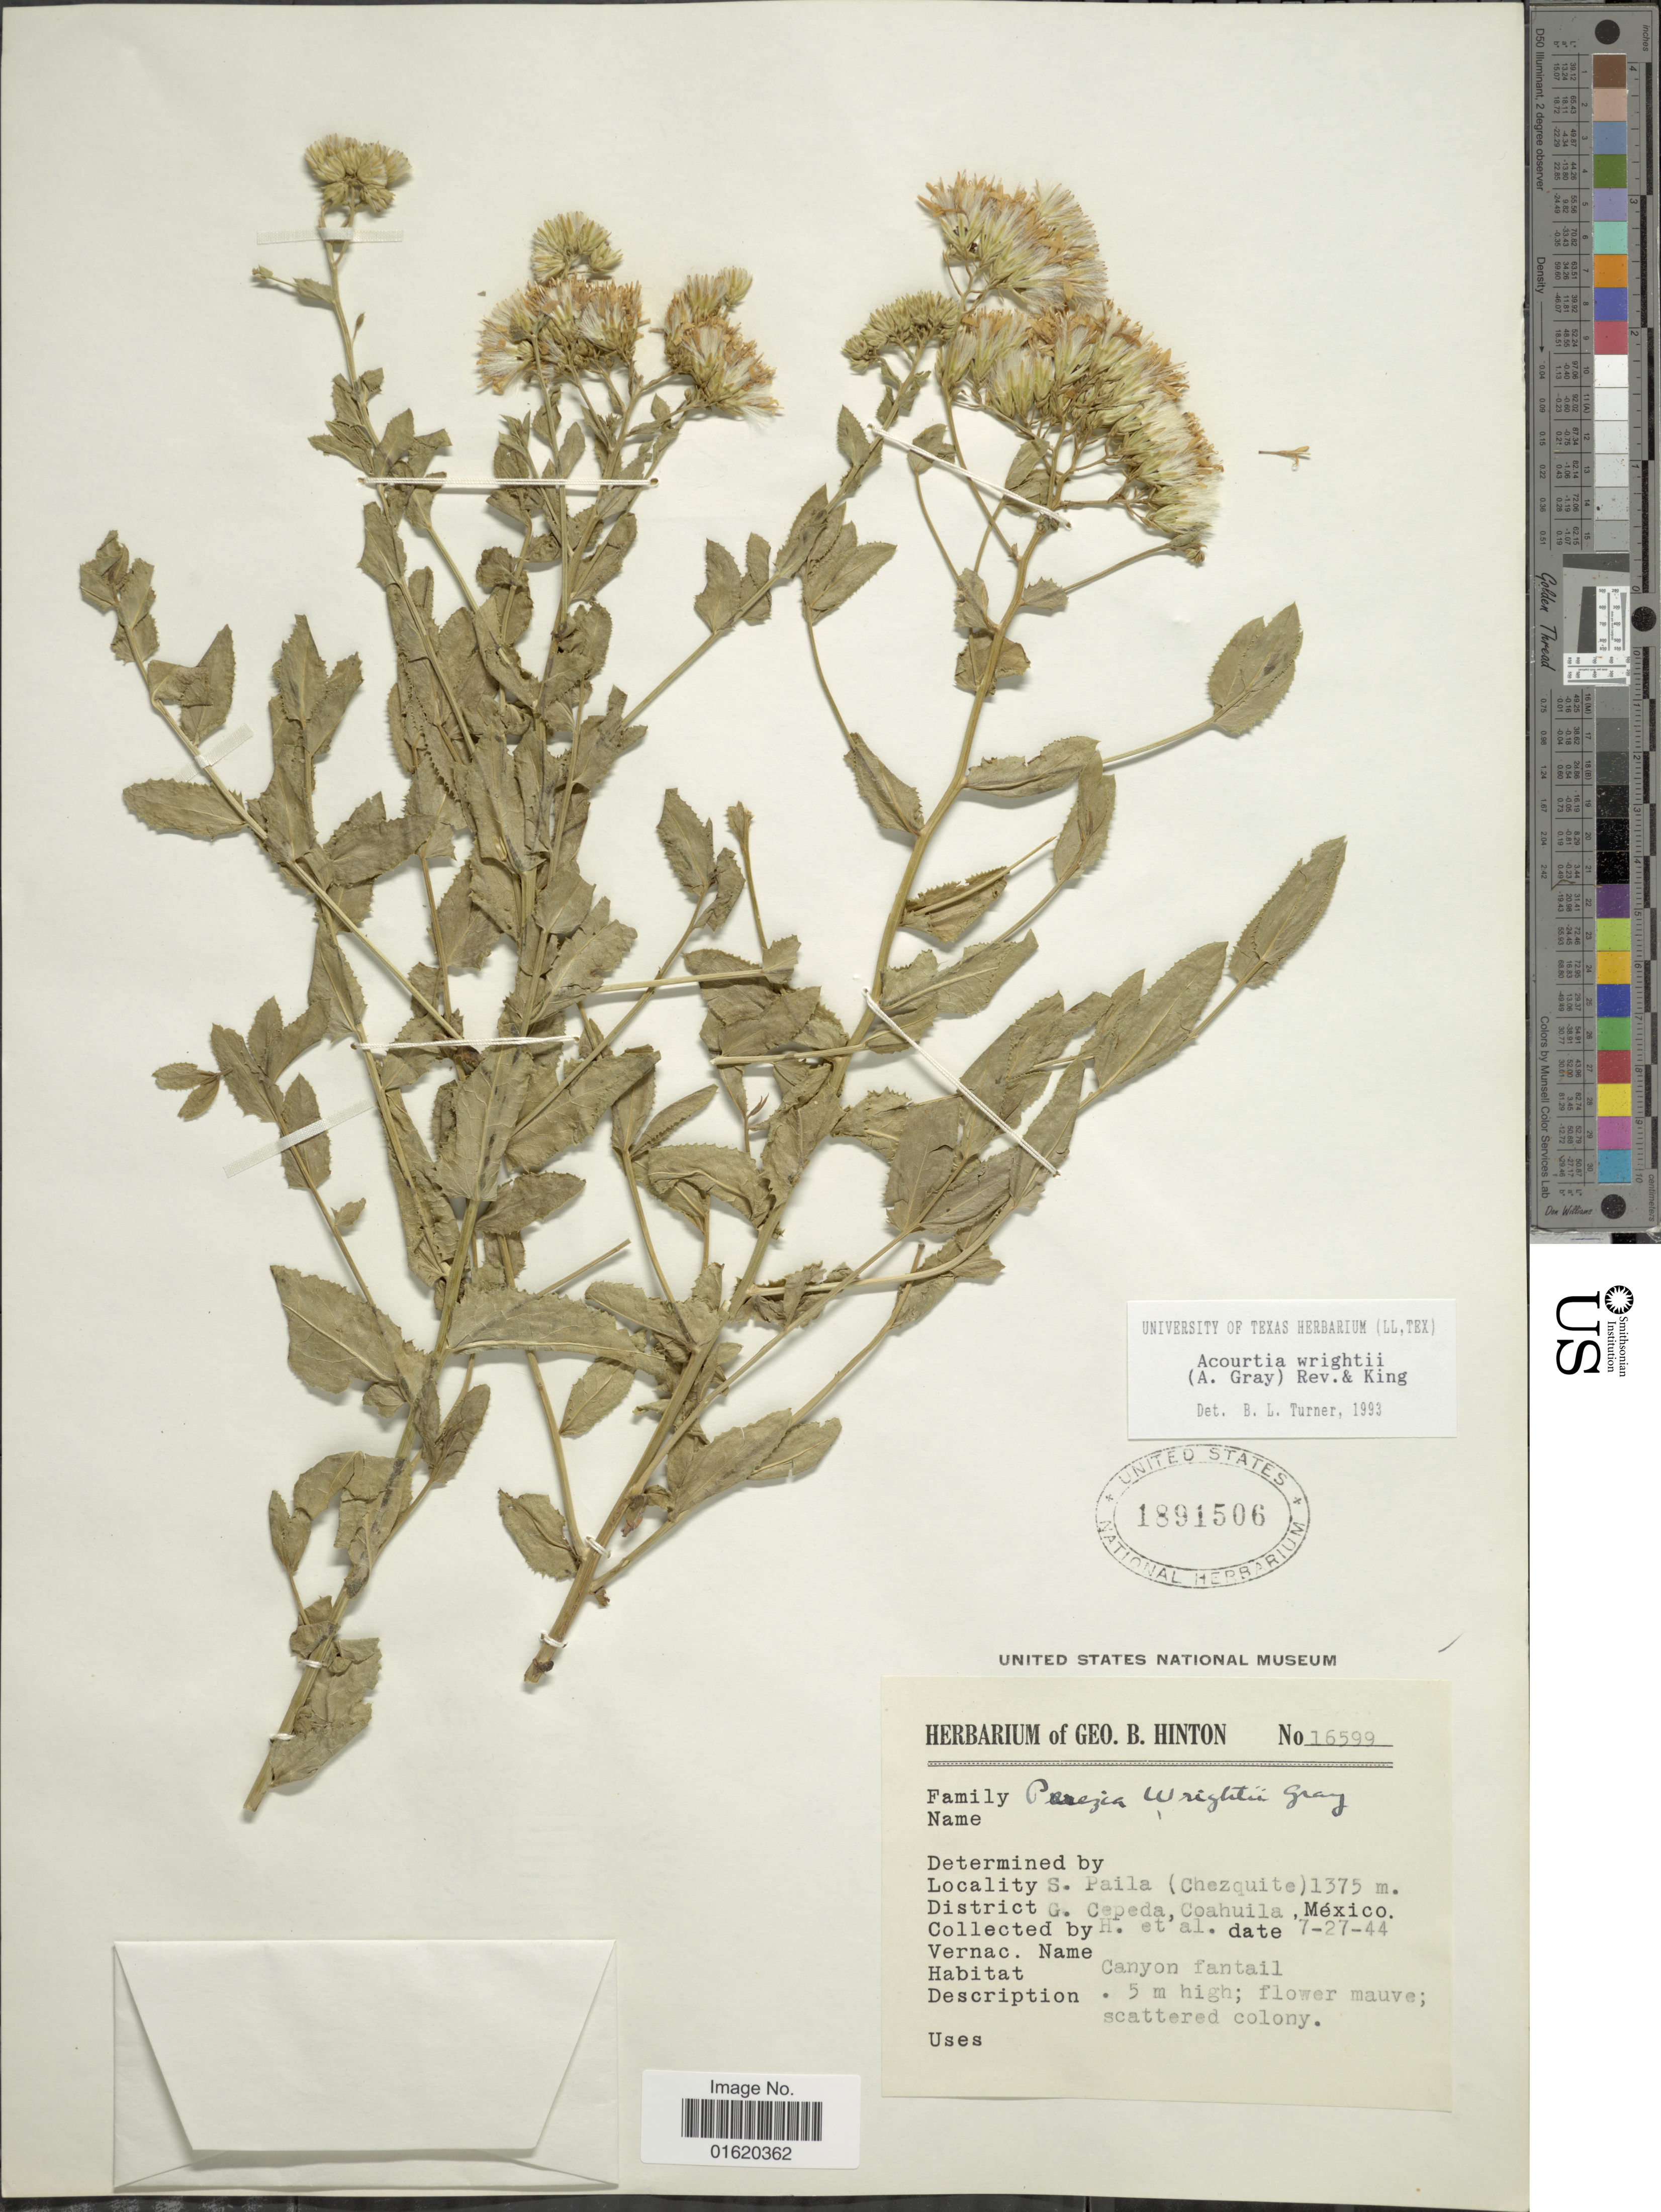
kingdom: Plantae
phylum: Tracheophyta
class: Magnoliopsida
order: Asterales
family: Asteraceae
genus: Acourtia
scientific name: Acourtia wrightii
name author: (A. Gray) Reveal & R.M. King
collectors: G. B. Hinton & et al.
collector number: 16599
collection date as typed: Transcribed d/m/y: 27/7/44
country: Mexico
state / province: Coahuila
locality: S. Paila (Chezquita), G, Cepeda, Canyon fantail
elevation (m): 1375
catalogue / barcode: US 1891506